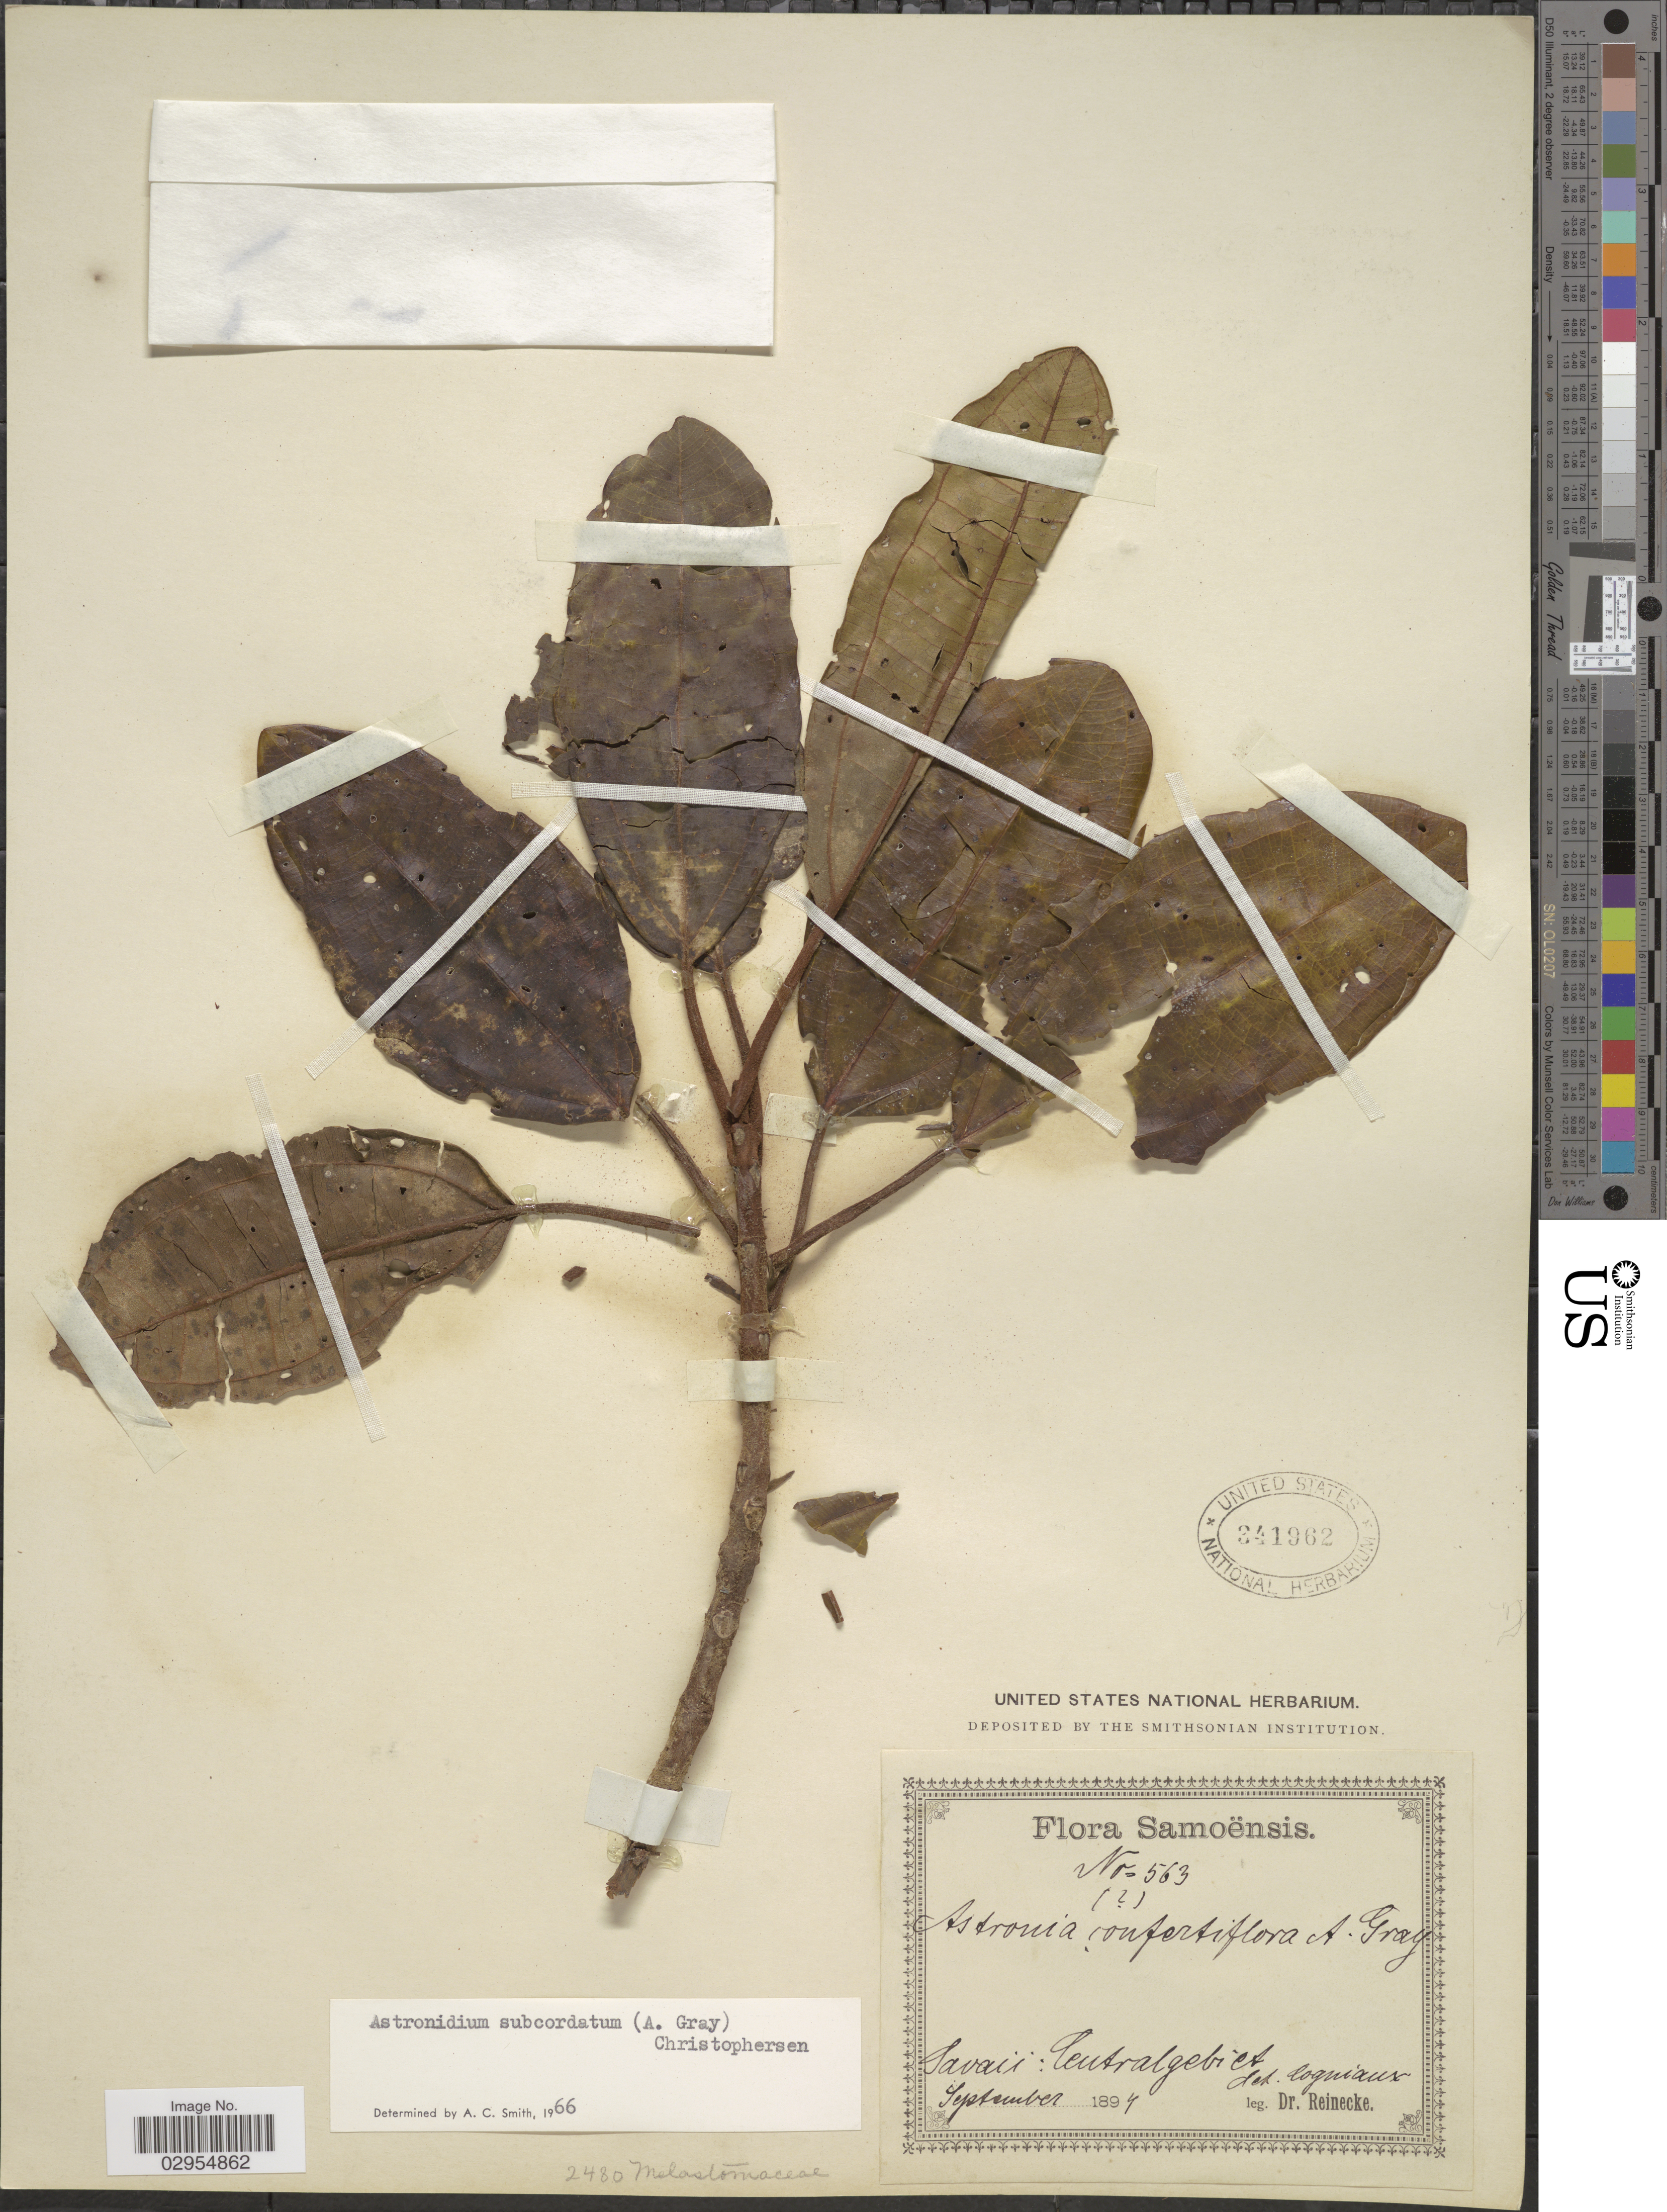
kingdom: Plantae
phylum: Tracheophyta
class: Magnoliopsida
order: Myrtales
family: Melastomataceae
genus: Astronidium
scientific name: Astronidium subcordatum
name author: (A. Gray) Christoph.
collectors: -- Reinecke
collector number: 563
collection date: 1894-09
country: Samoa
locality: Samoënsis. Savaii: Centralgebiet.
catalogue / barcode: US 341962